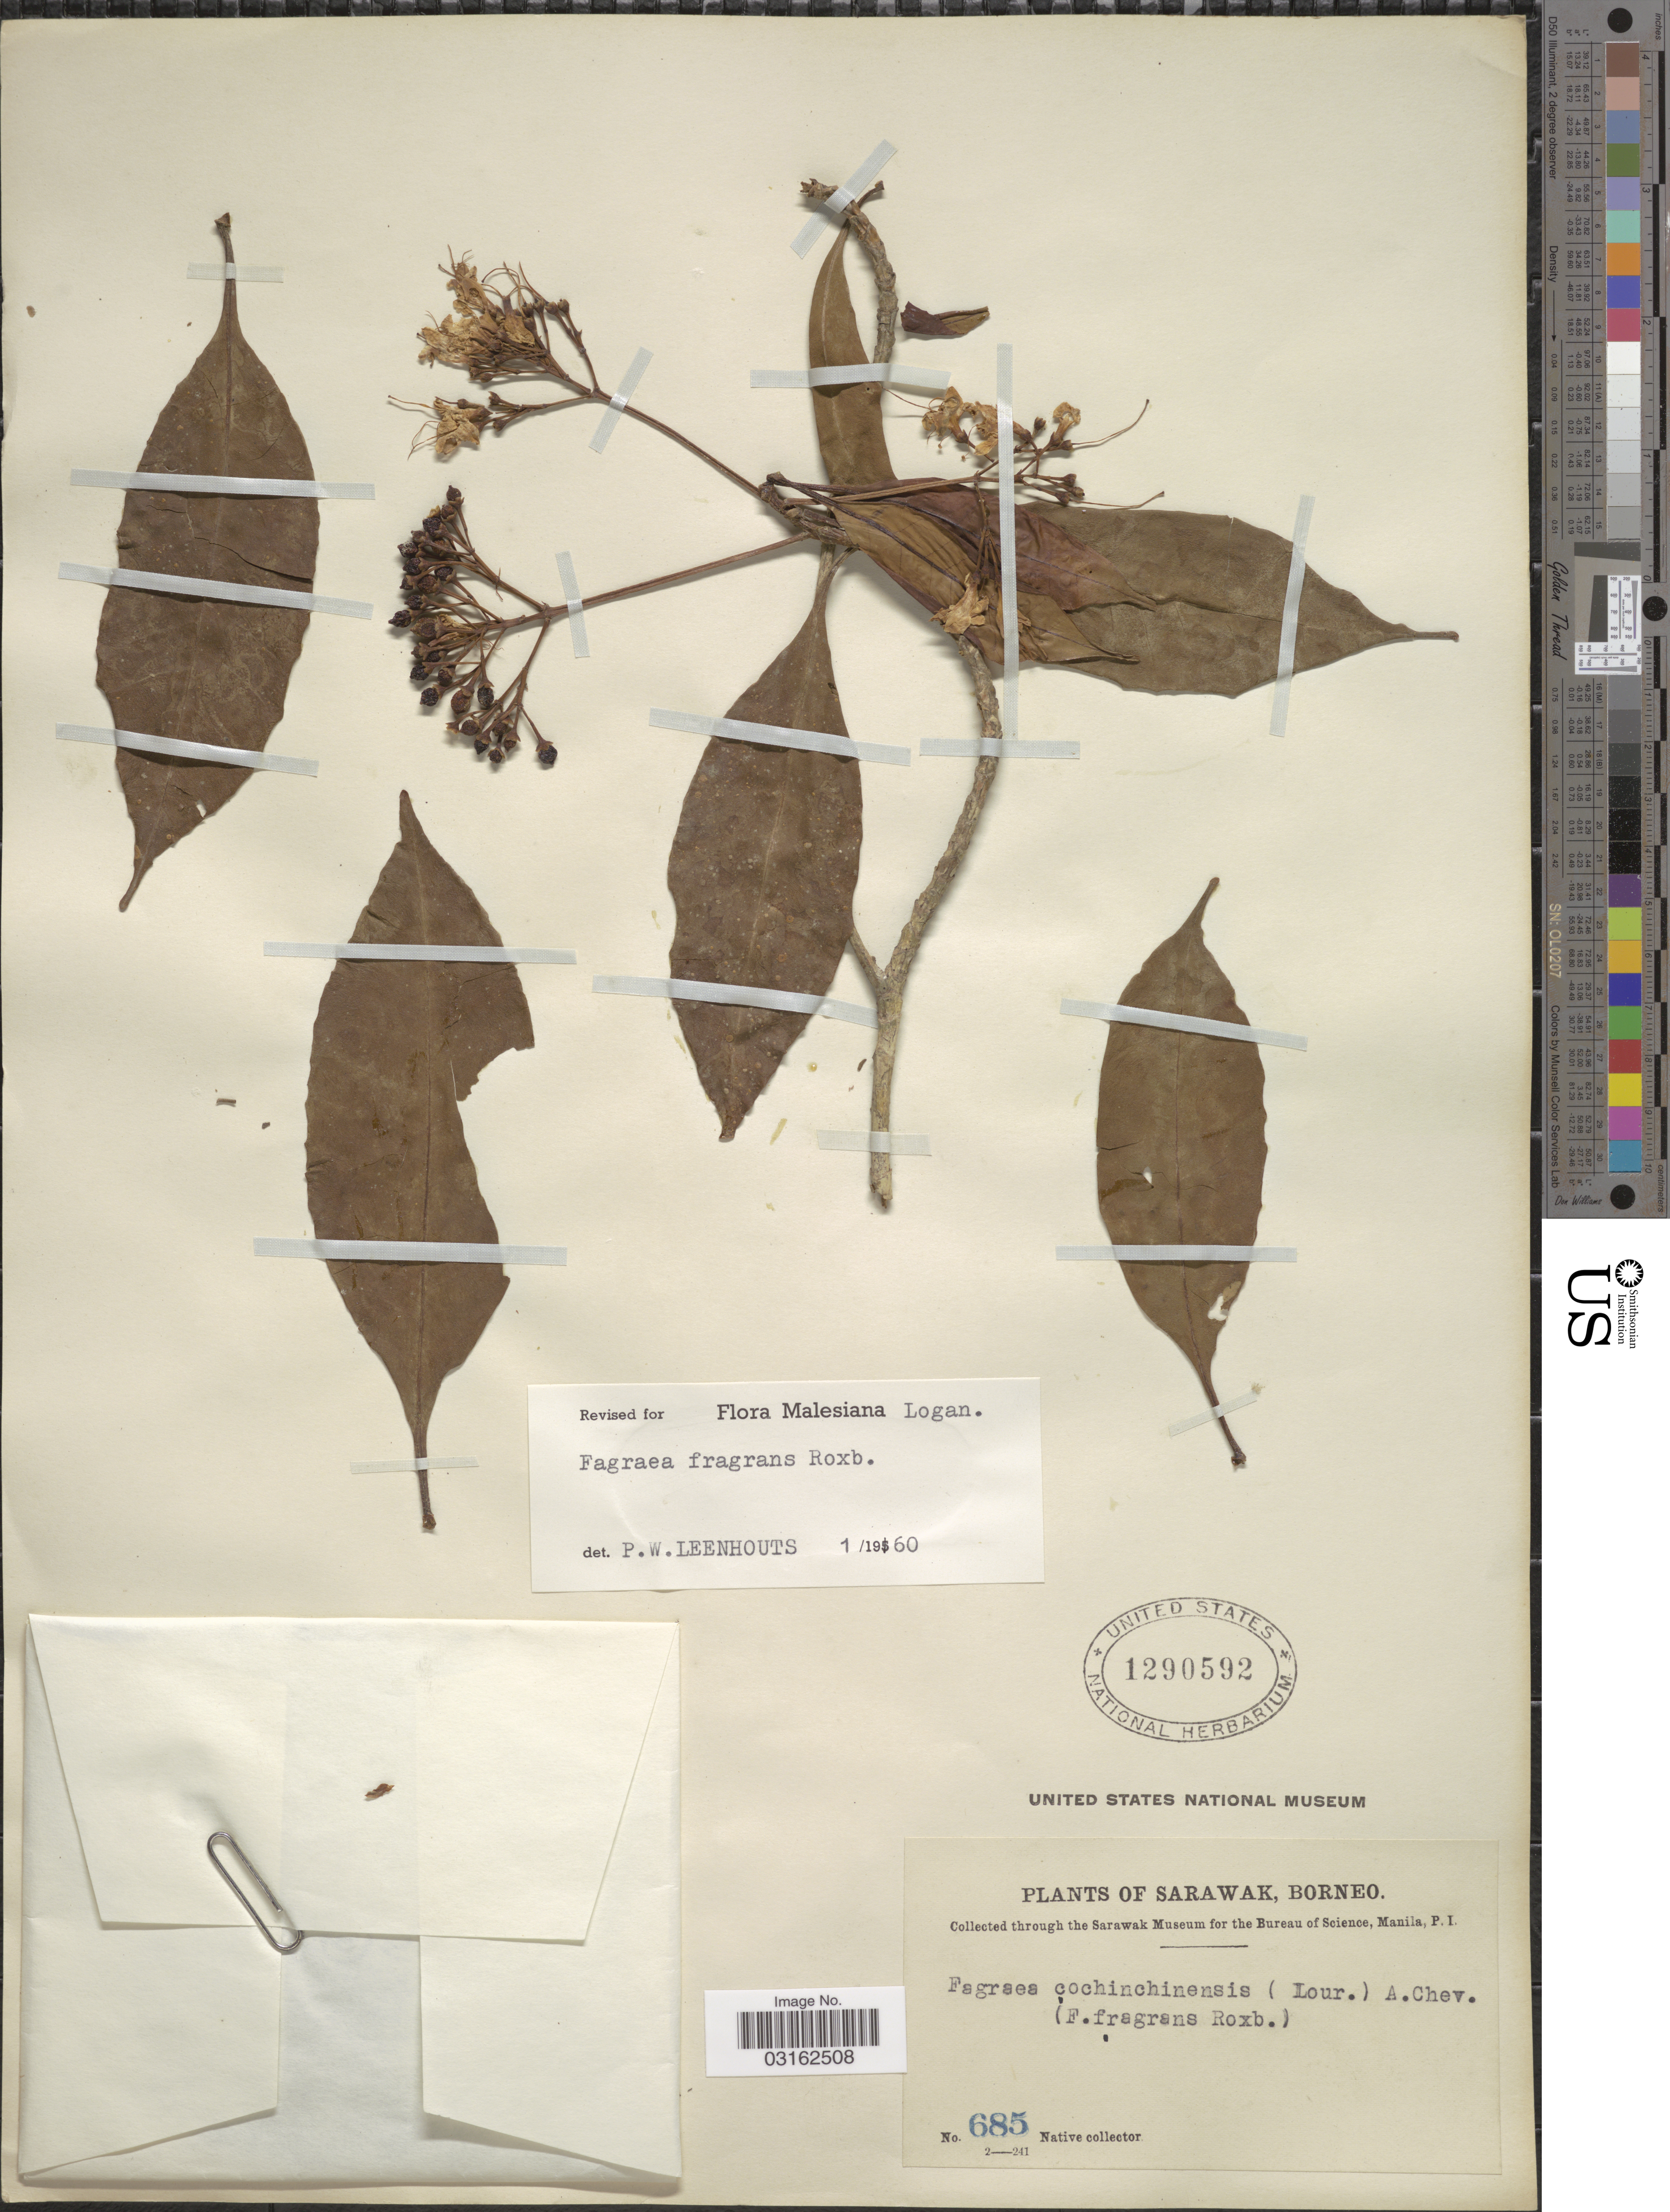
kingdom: Plantae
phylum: Tracheophyta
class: Magnoliopsida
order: Gentianales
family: Gentianaceae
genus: Fagraea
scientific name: Fagraea fragrans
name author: Roxb.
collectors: Native collector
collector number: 685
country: Malaysia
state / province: Sarawak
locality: Borneo.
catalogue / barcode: US 1290592